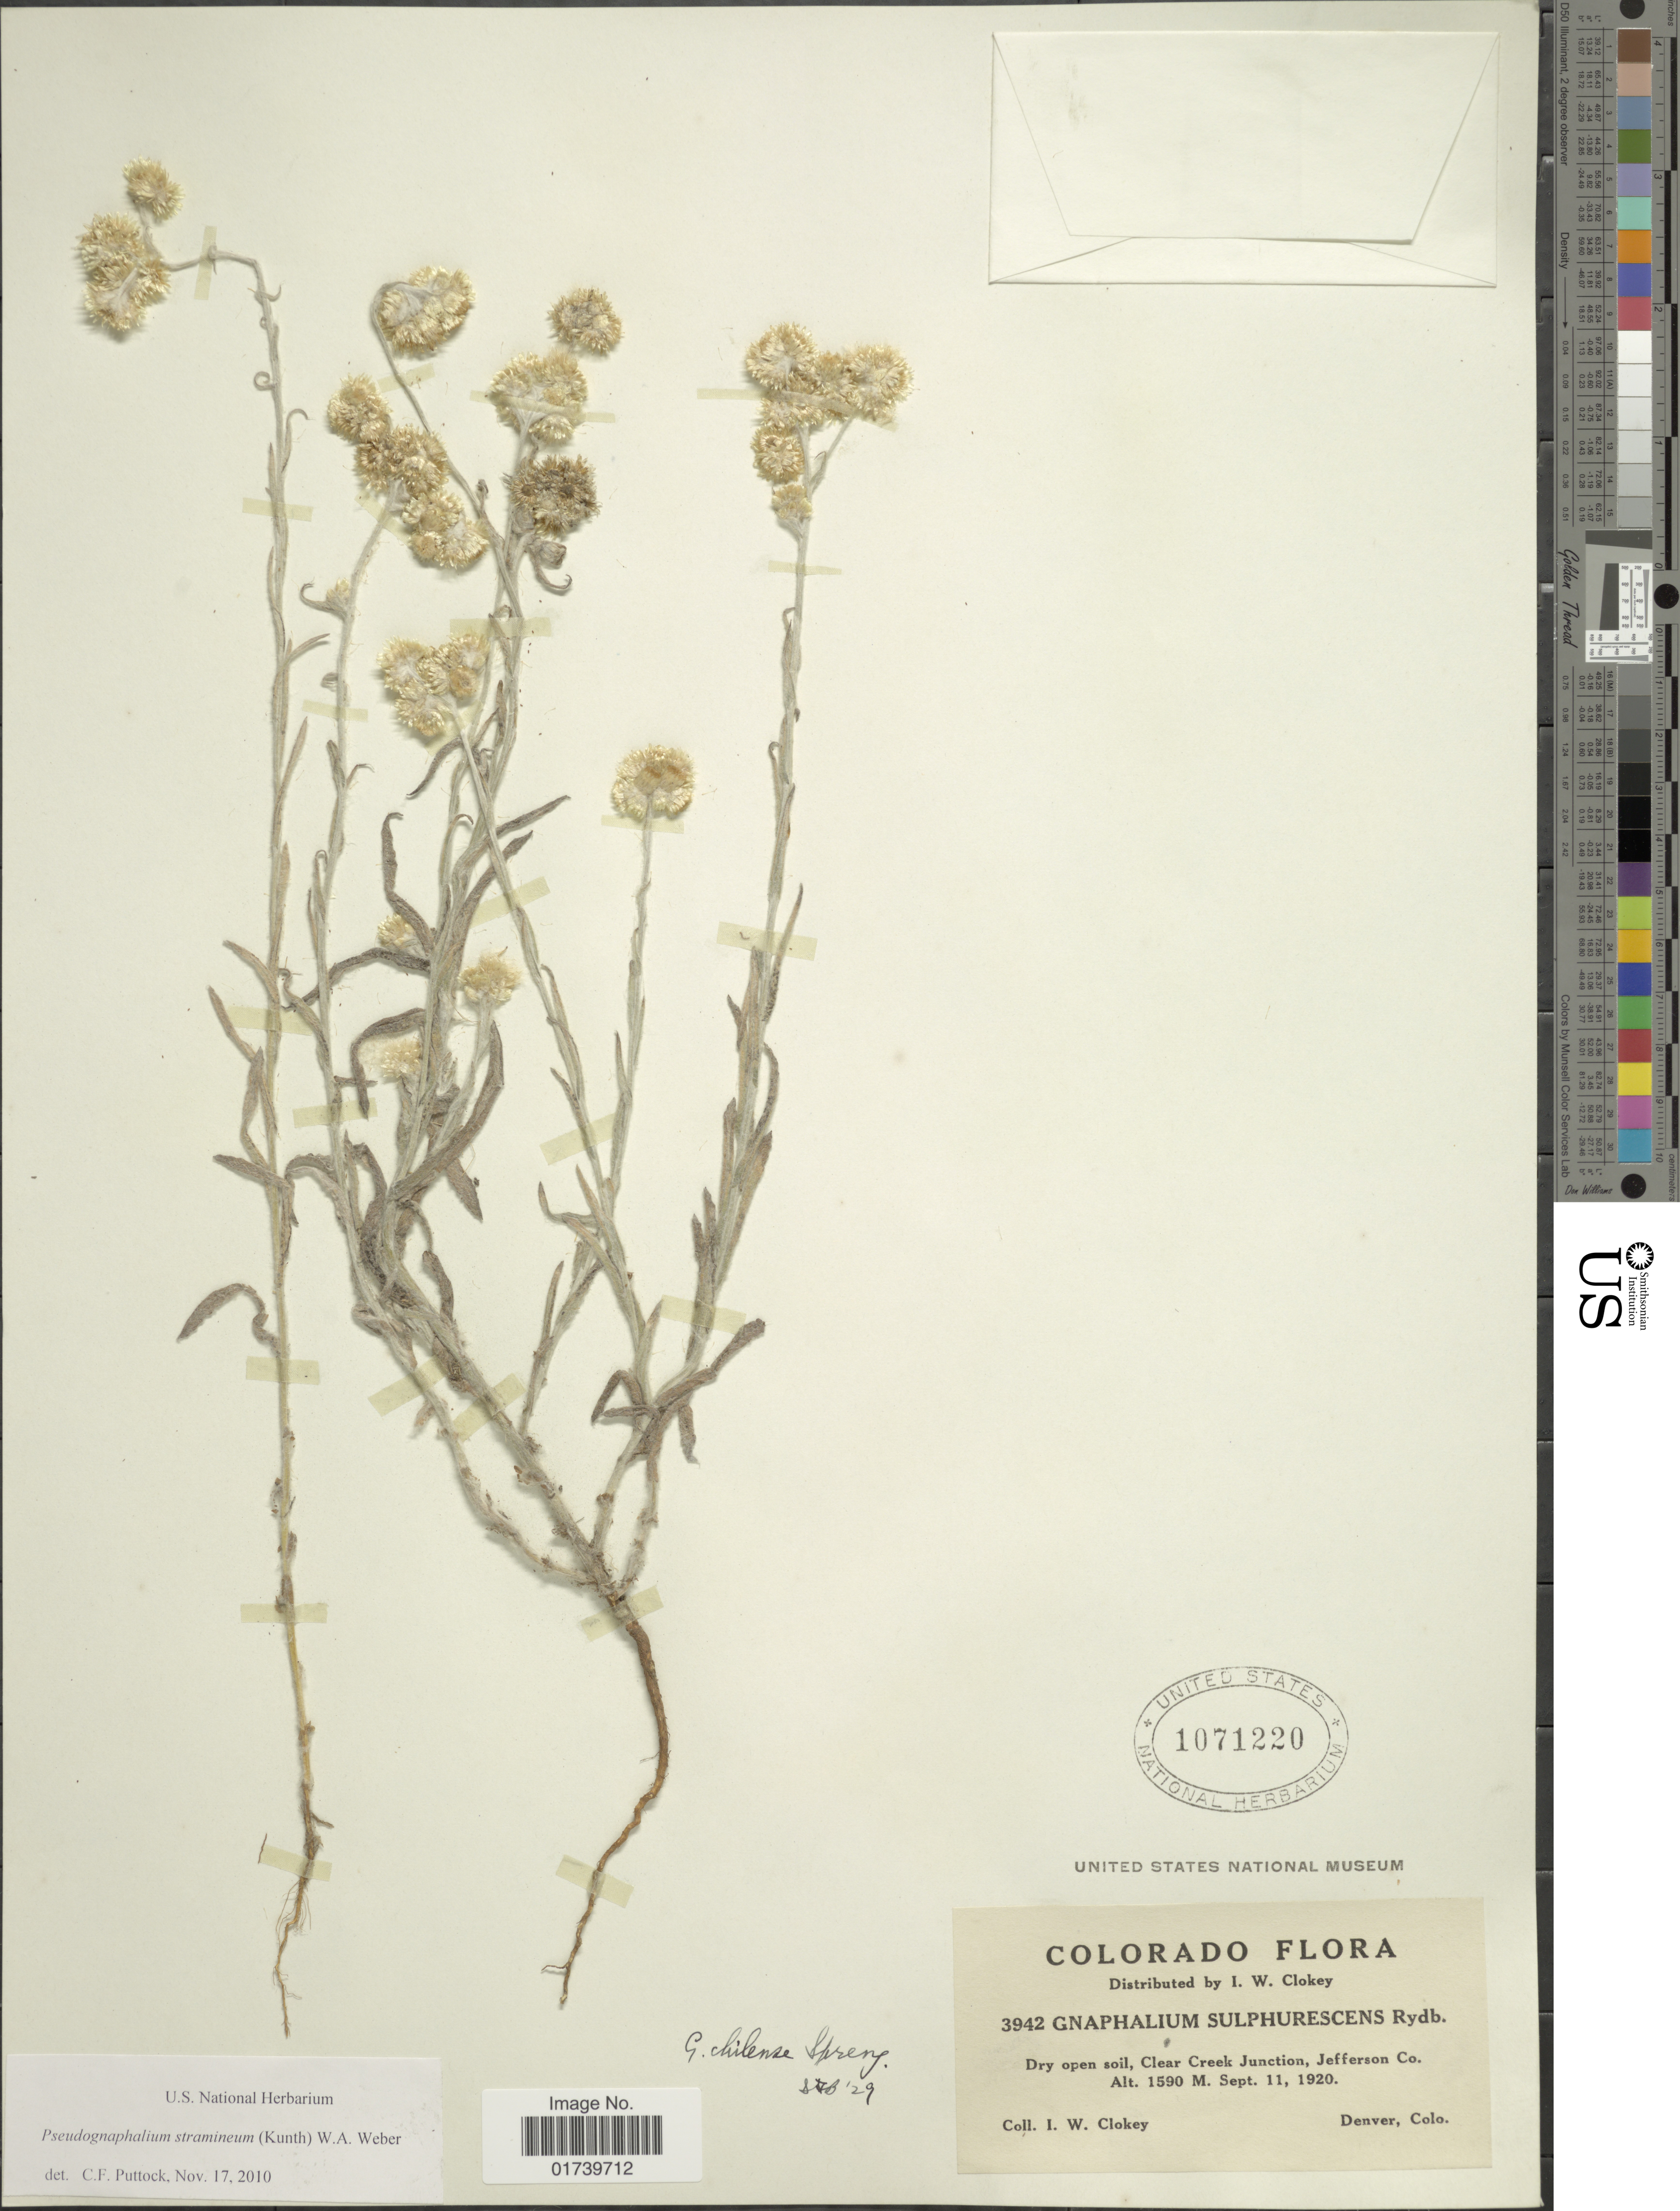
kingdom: Plantae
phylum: Tracheophyta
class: Magnoliopsida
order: Asterales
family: Asteraceae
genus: Pseudognaphalium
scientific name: Pseudognaphalium stramineum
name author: (Kunth) Anderb.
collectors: I. W. Clokey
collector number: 3942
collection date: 1920-09-11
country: United States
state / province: Colorado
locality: Dry open soil, Clear Creek Junction, Jefferson Co.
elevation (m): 1590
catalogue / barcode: US 1071220